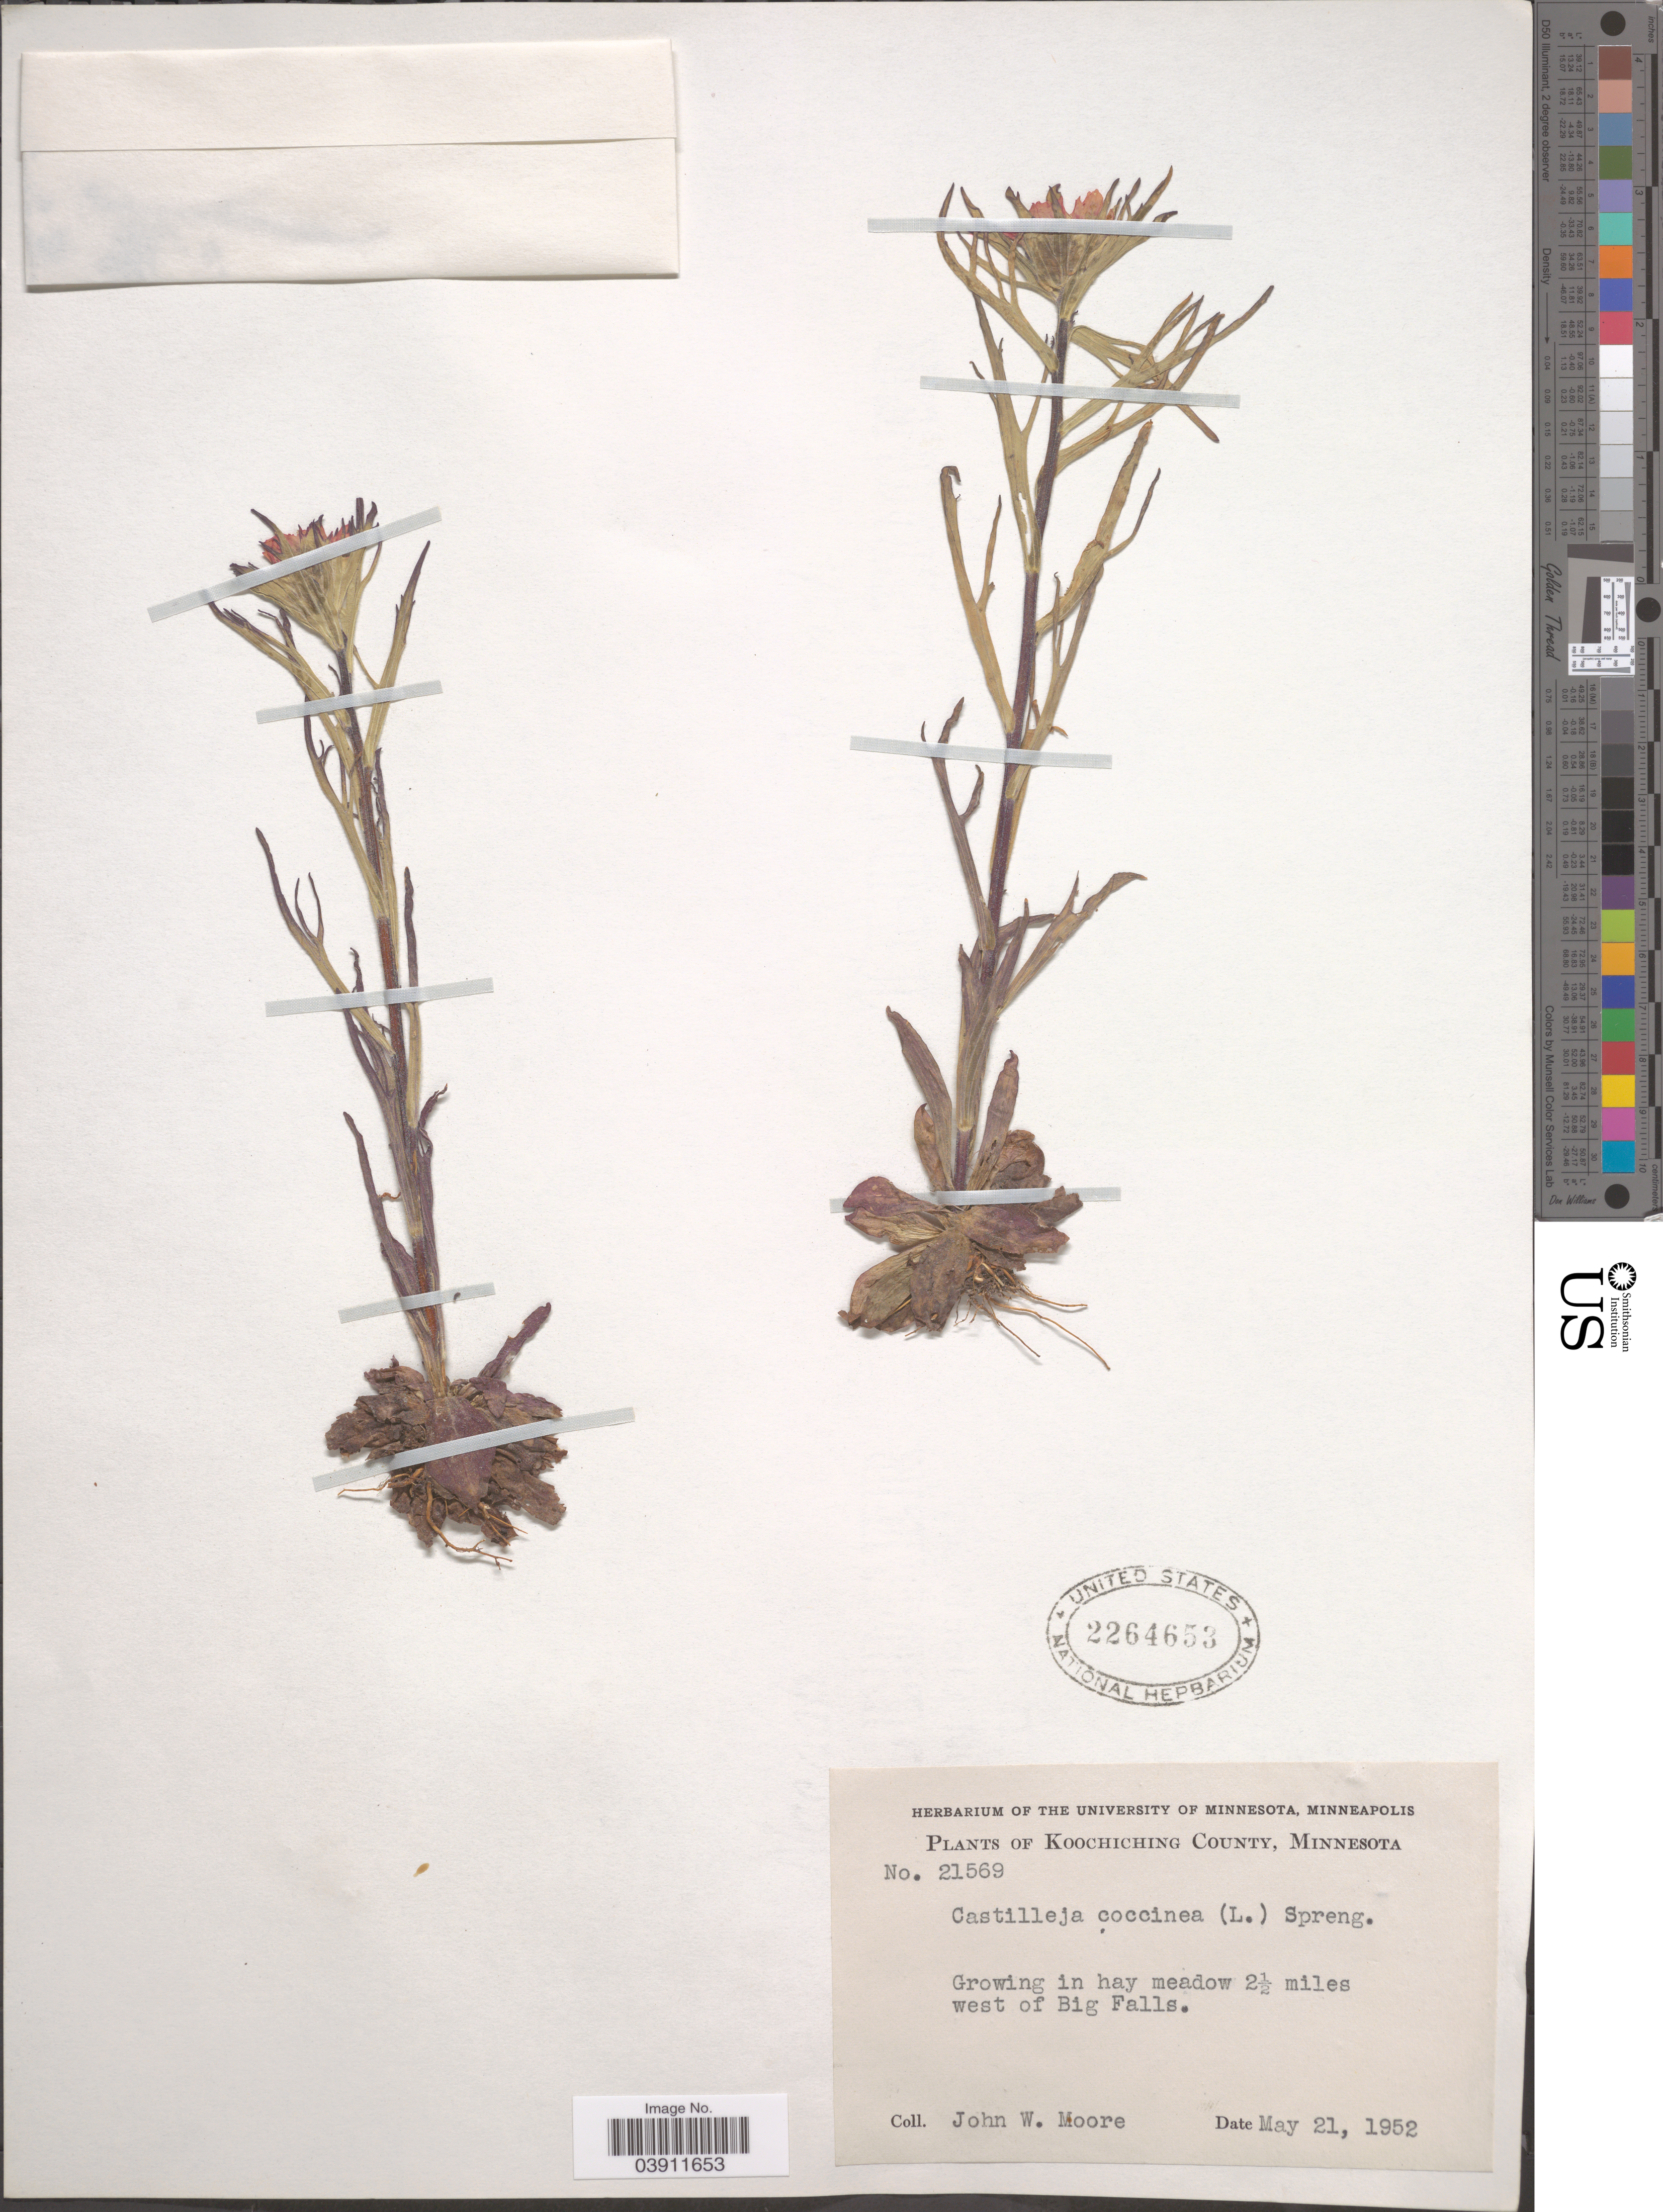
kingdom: Plantae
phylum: Tracheophyta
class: Magnoliopsida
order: Lamiales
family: Orobanchaceae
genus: Castilleja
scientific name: Castilleja coccinea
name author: (L.) Spreng.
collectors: J. Moore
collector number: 21569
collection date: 1952-05-21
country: United States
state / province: Minnesota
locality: Koochiching County. 2½ miles west of Big Falls.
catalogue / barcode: US 2264653